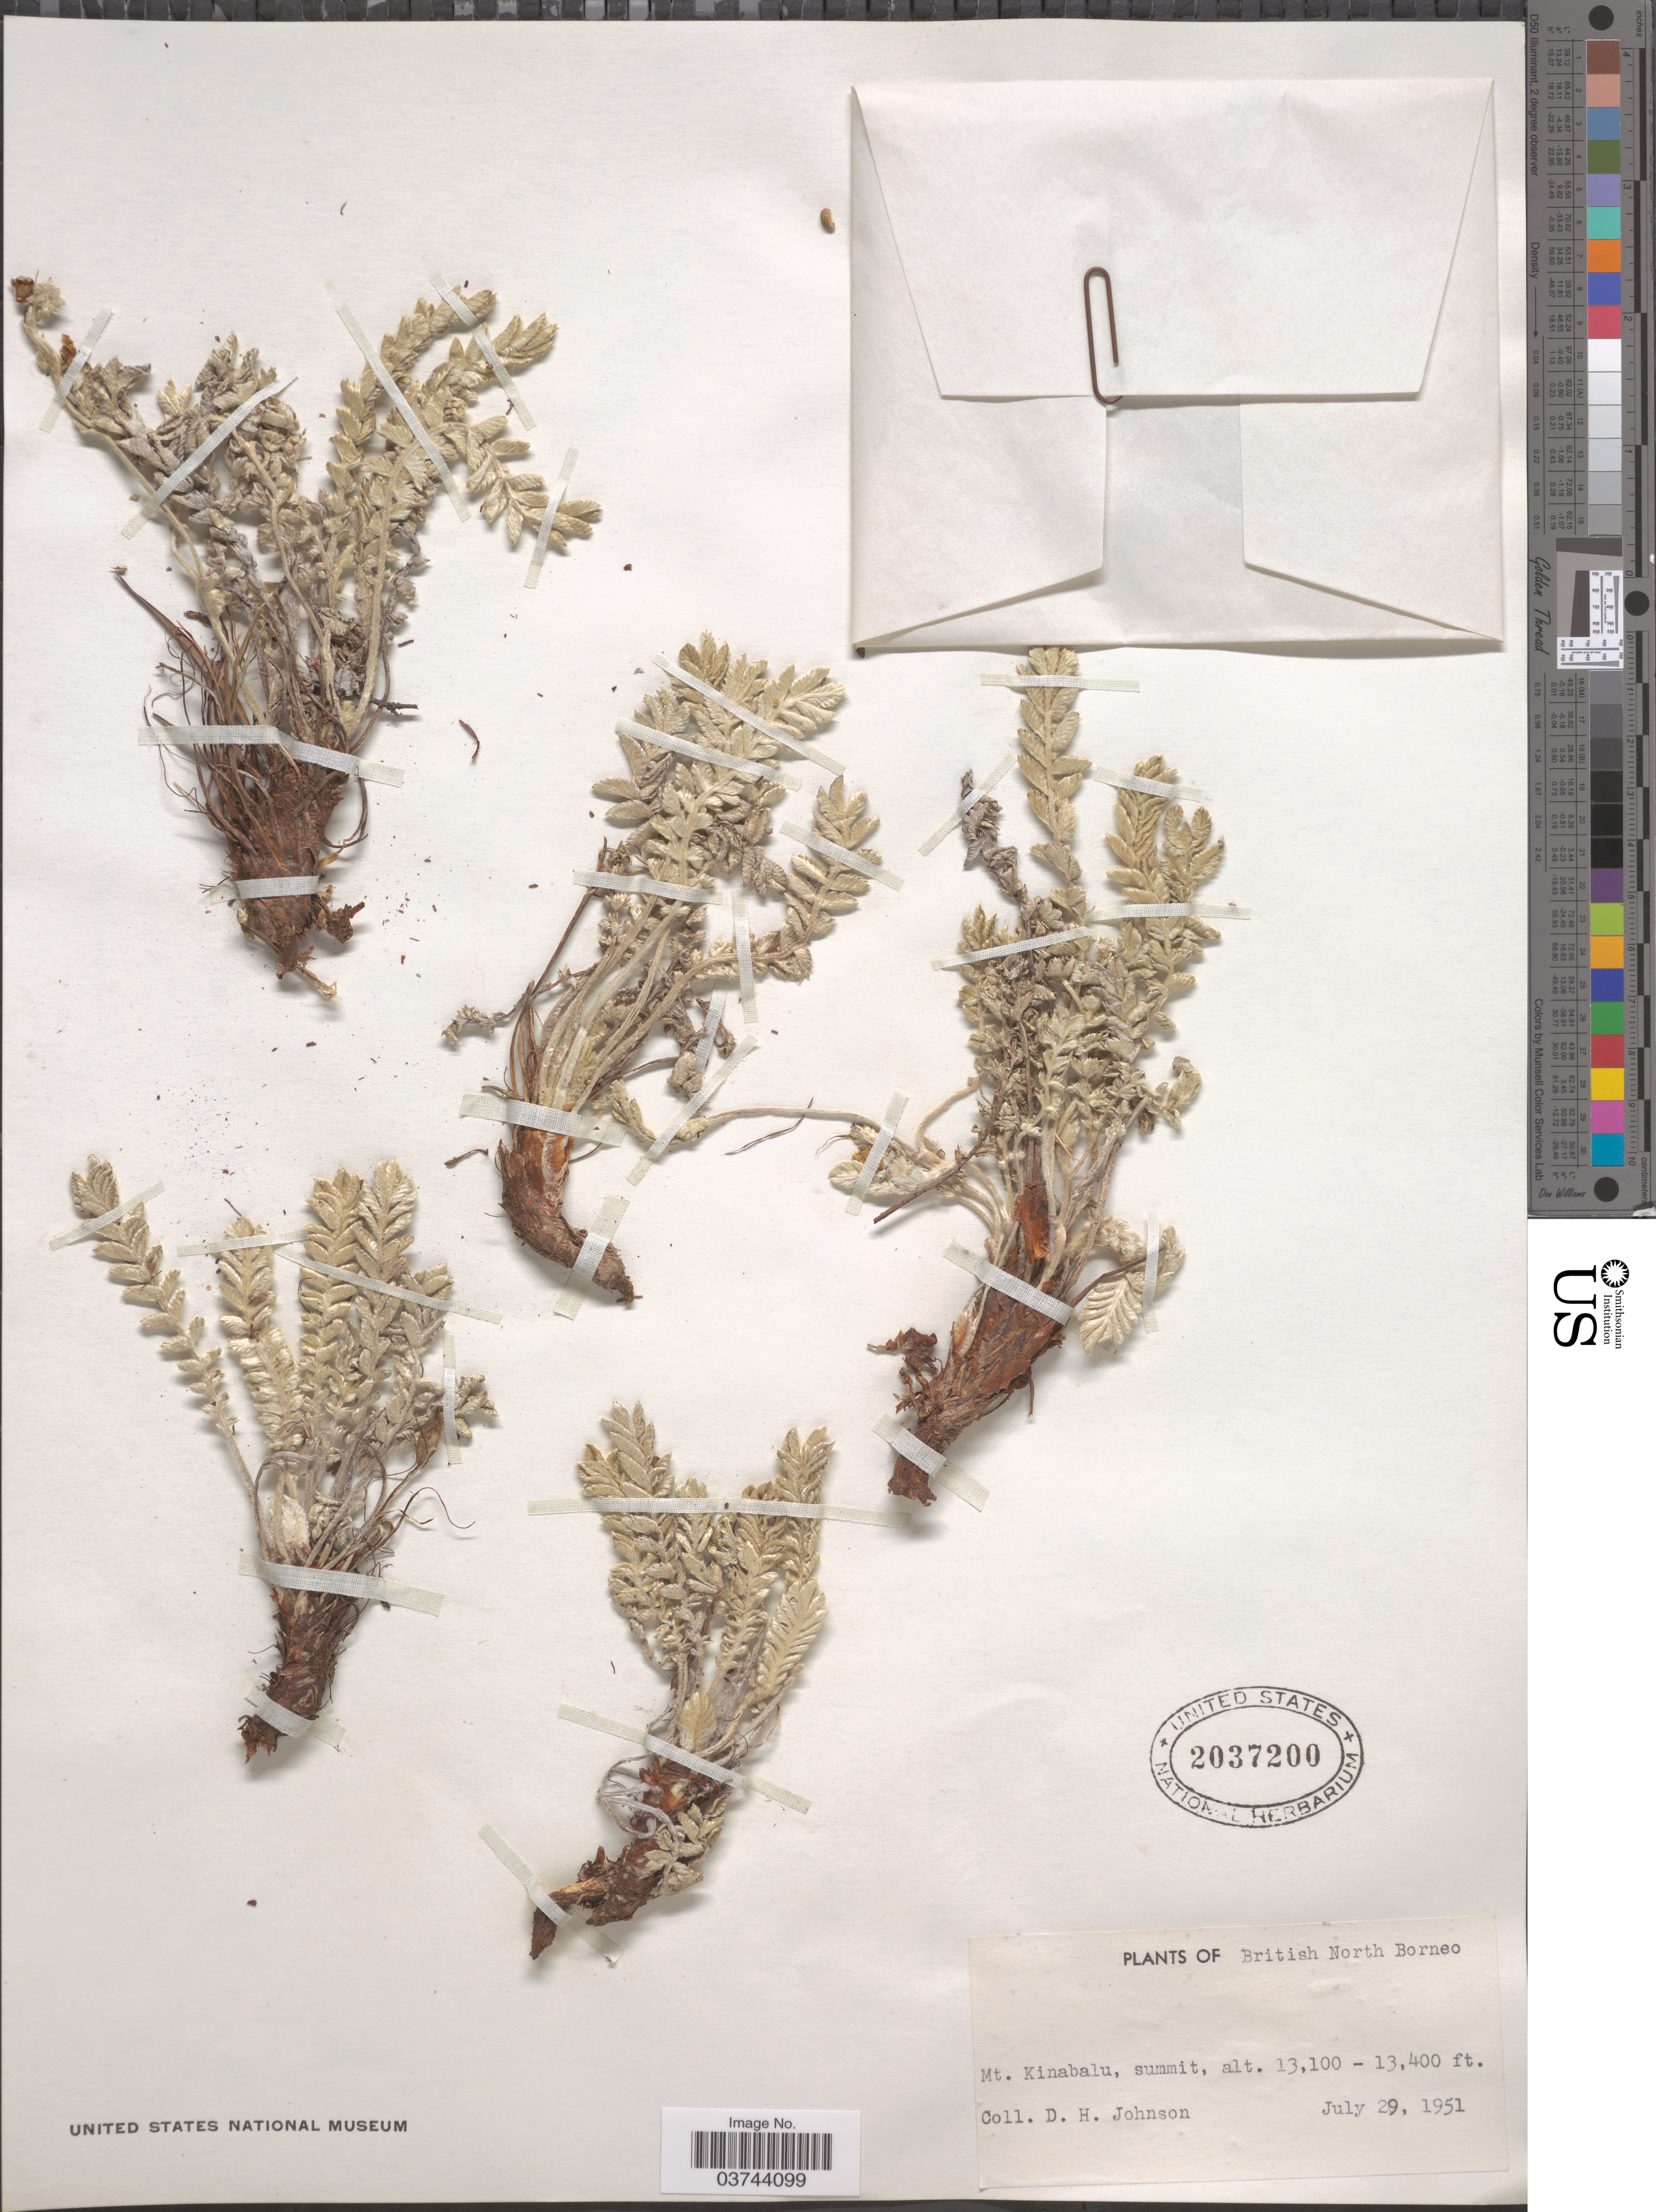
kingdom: Plantae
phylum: Tracheophyta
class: Magnoliopsida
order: Rosales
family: Rosaceae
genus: Potentilla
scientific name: Potentilla sp.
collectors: D.H. Johnson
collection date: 1951-07-29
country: Malaysia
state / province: Sabah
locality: British North Borneo. Mt. Kinabalu, summit.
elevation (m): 3993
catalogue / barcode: US 2037200